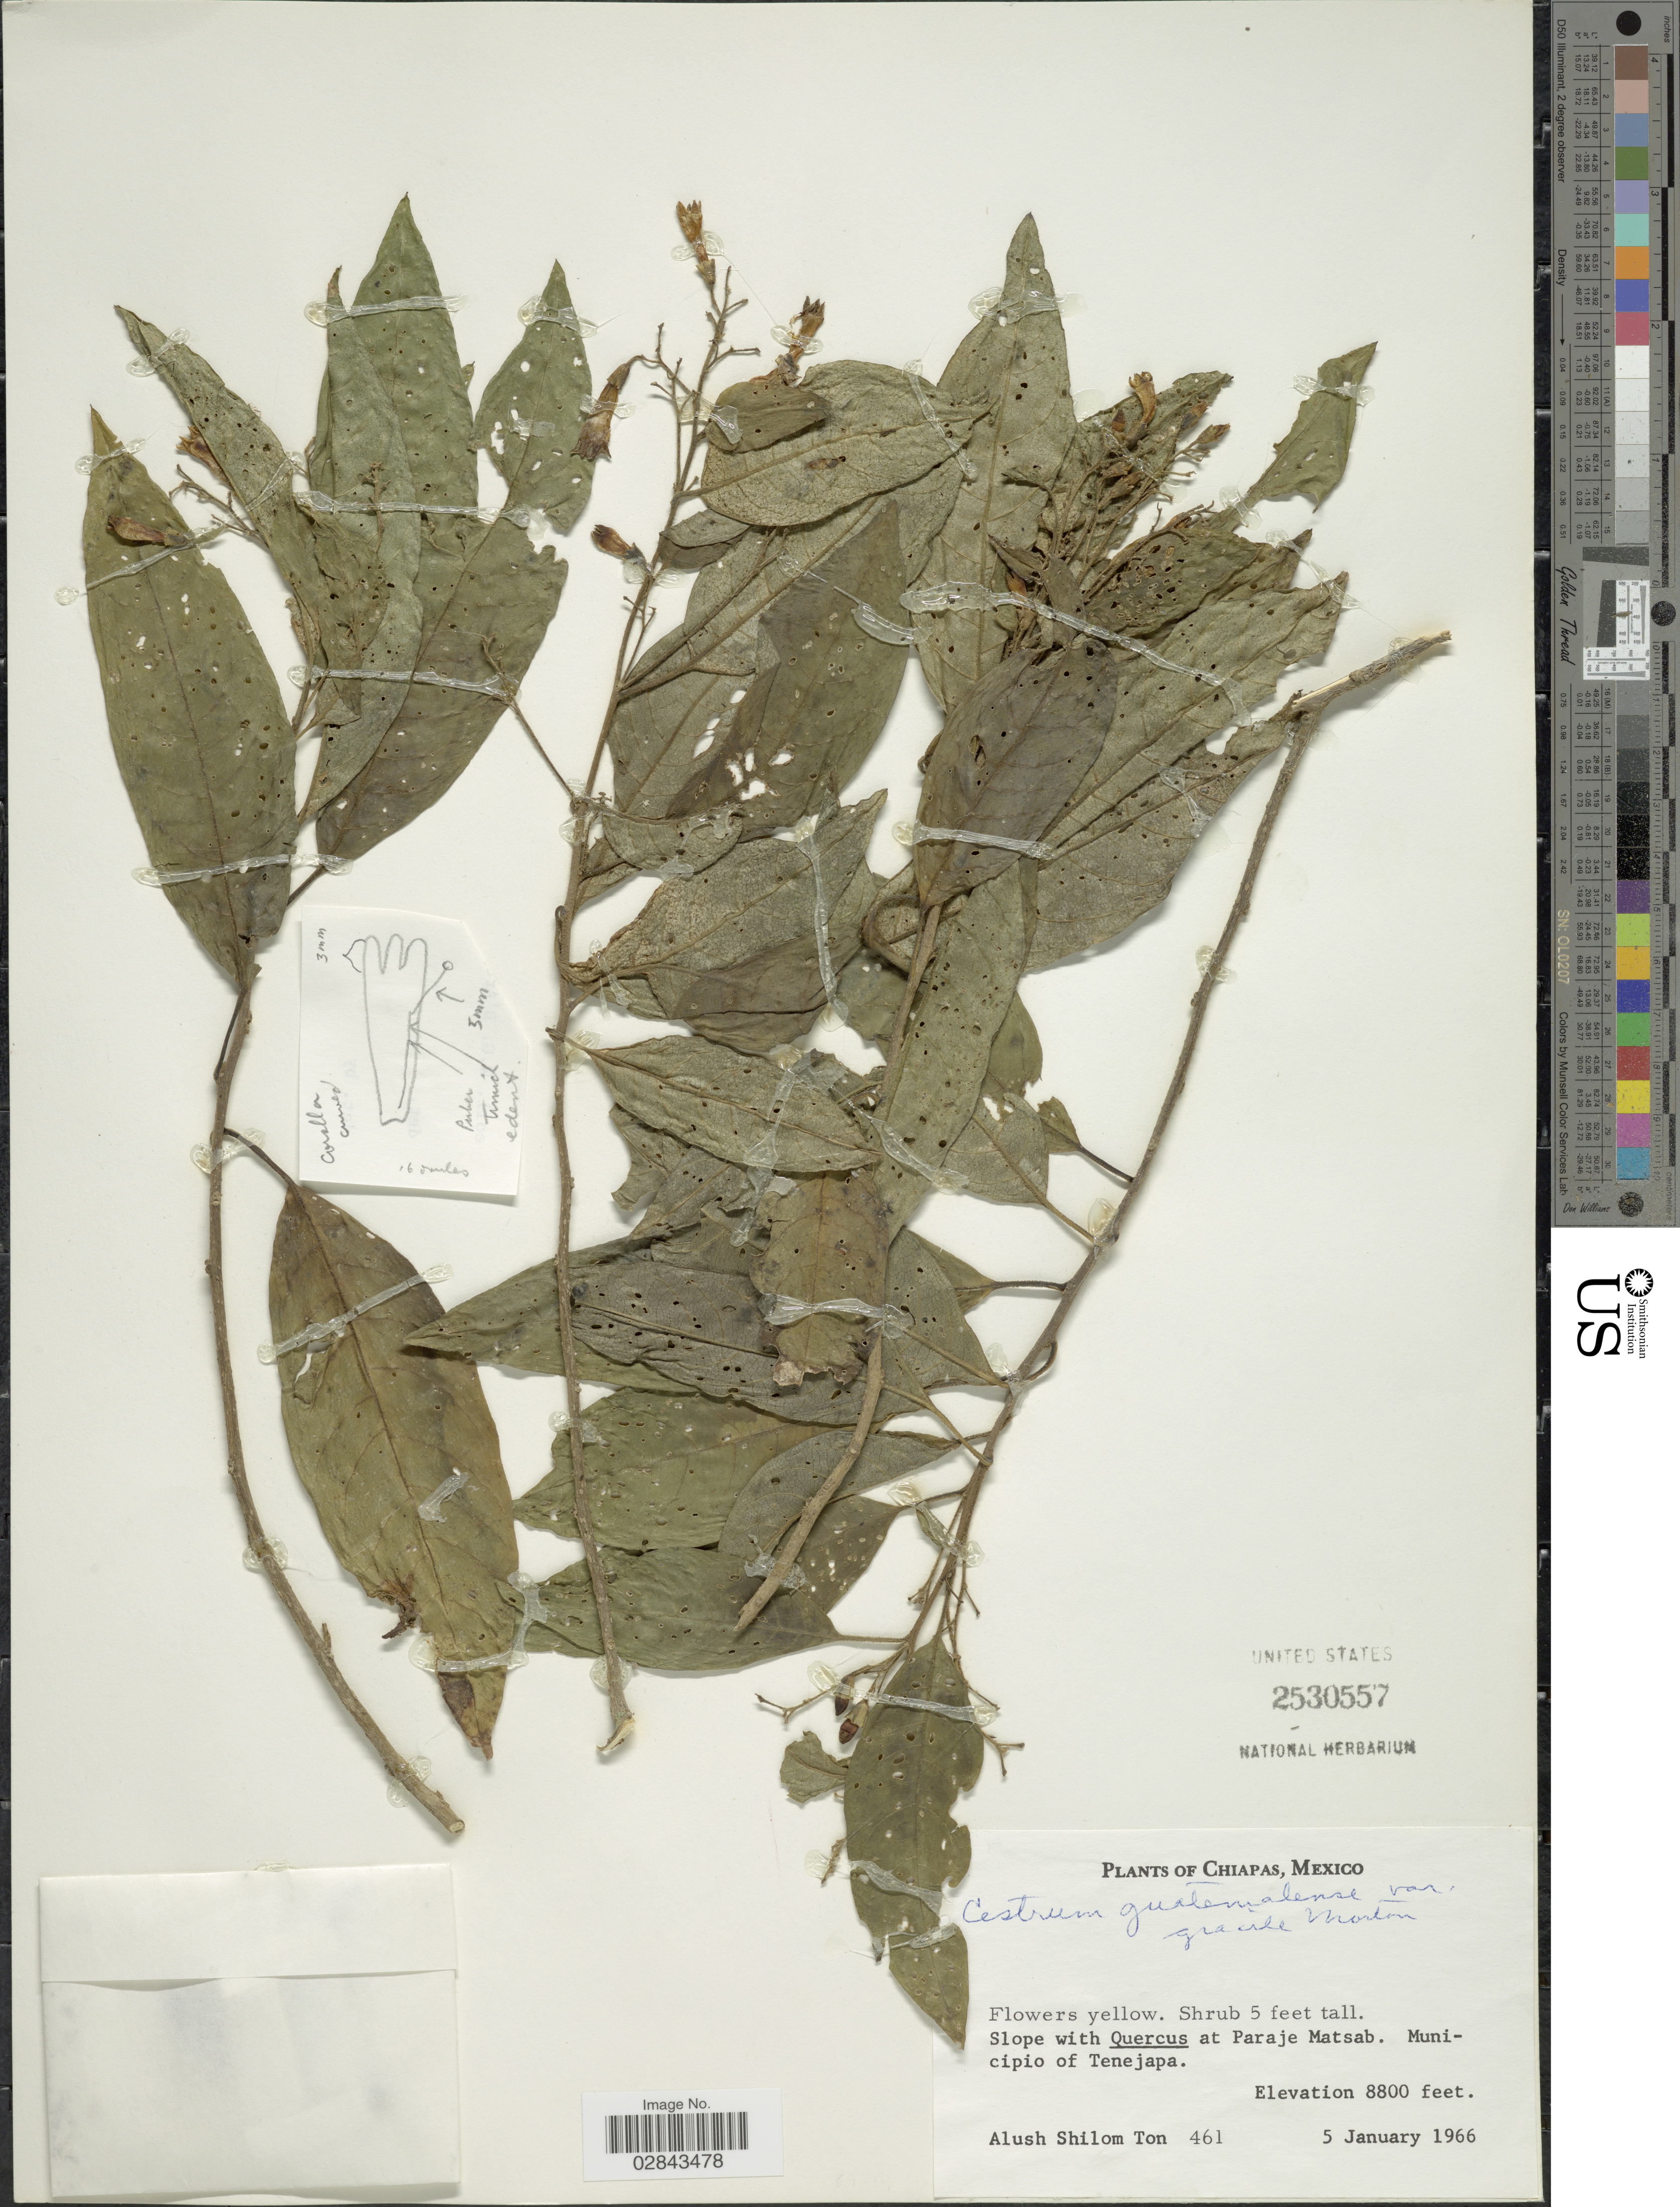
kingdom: Plantae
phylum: Tracheophyta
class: Magnoliopsida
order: Solanales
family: Solanaceae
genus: Cestrum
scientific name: Cestrum guatemalense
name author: Francey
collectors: A. M. Ton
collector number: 461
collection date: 1966-01-05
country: Mexico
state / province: Chiapas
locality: At paraje Matsab. Municipio of Tenejapa.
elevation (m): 2682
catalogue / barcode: US 2530557